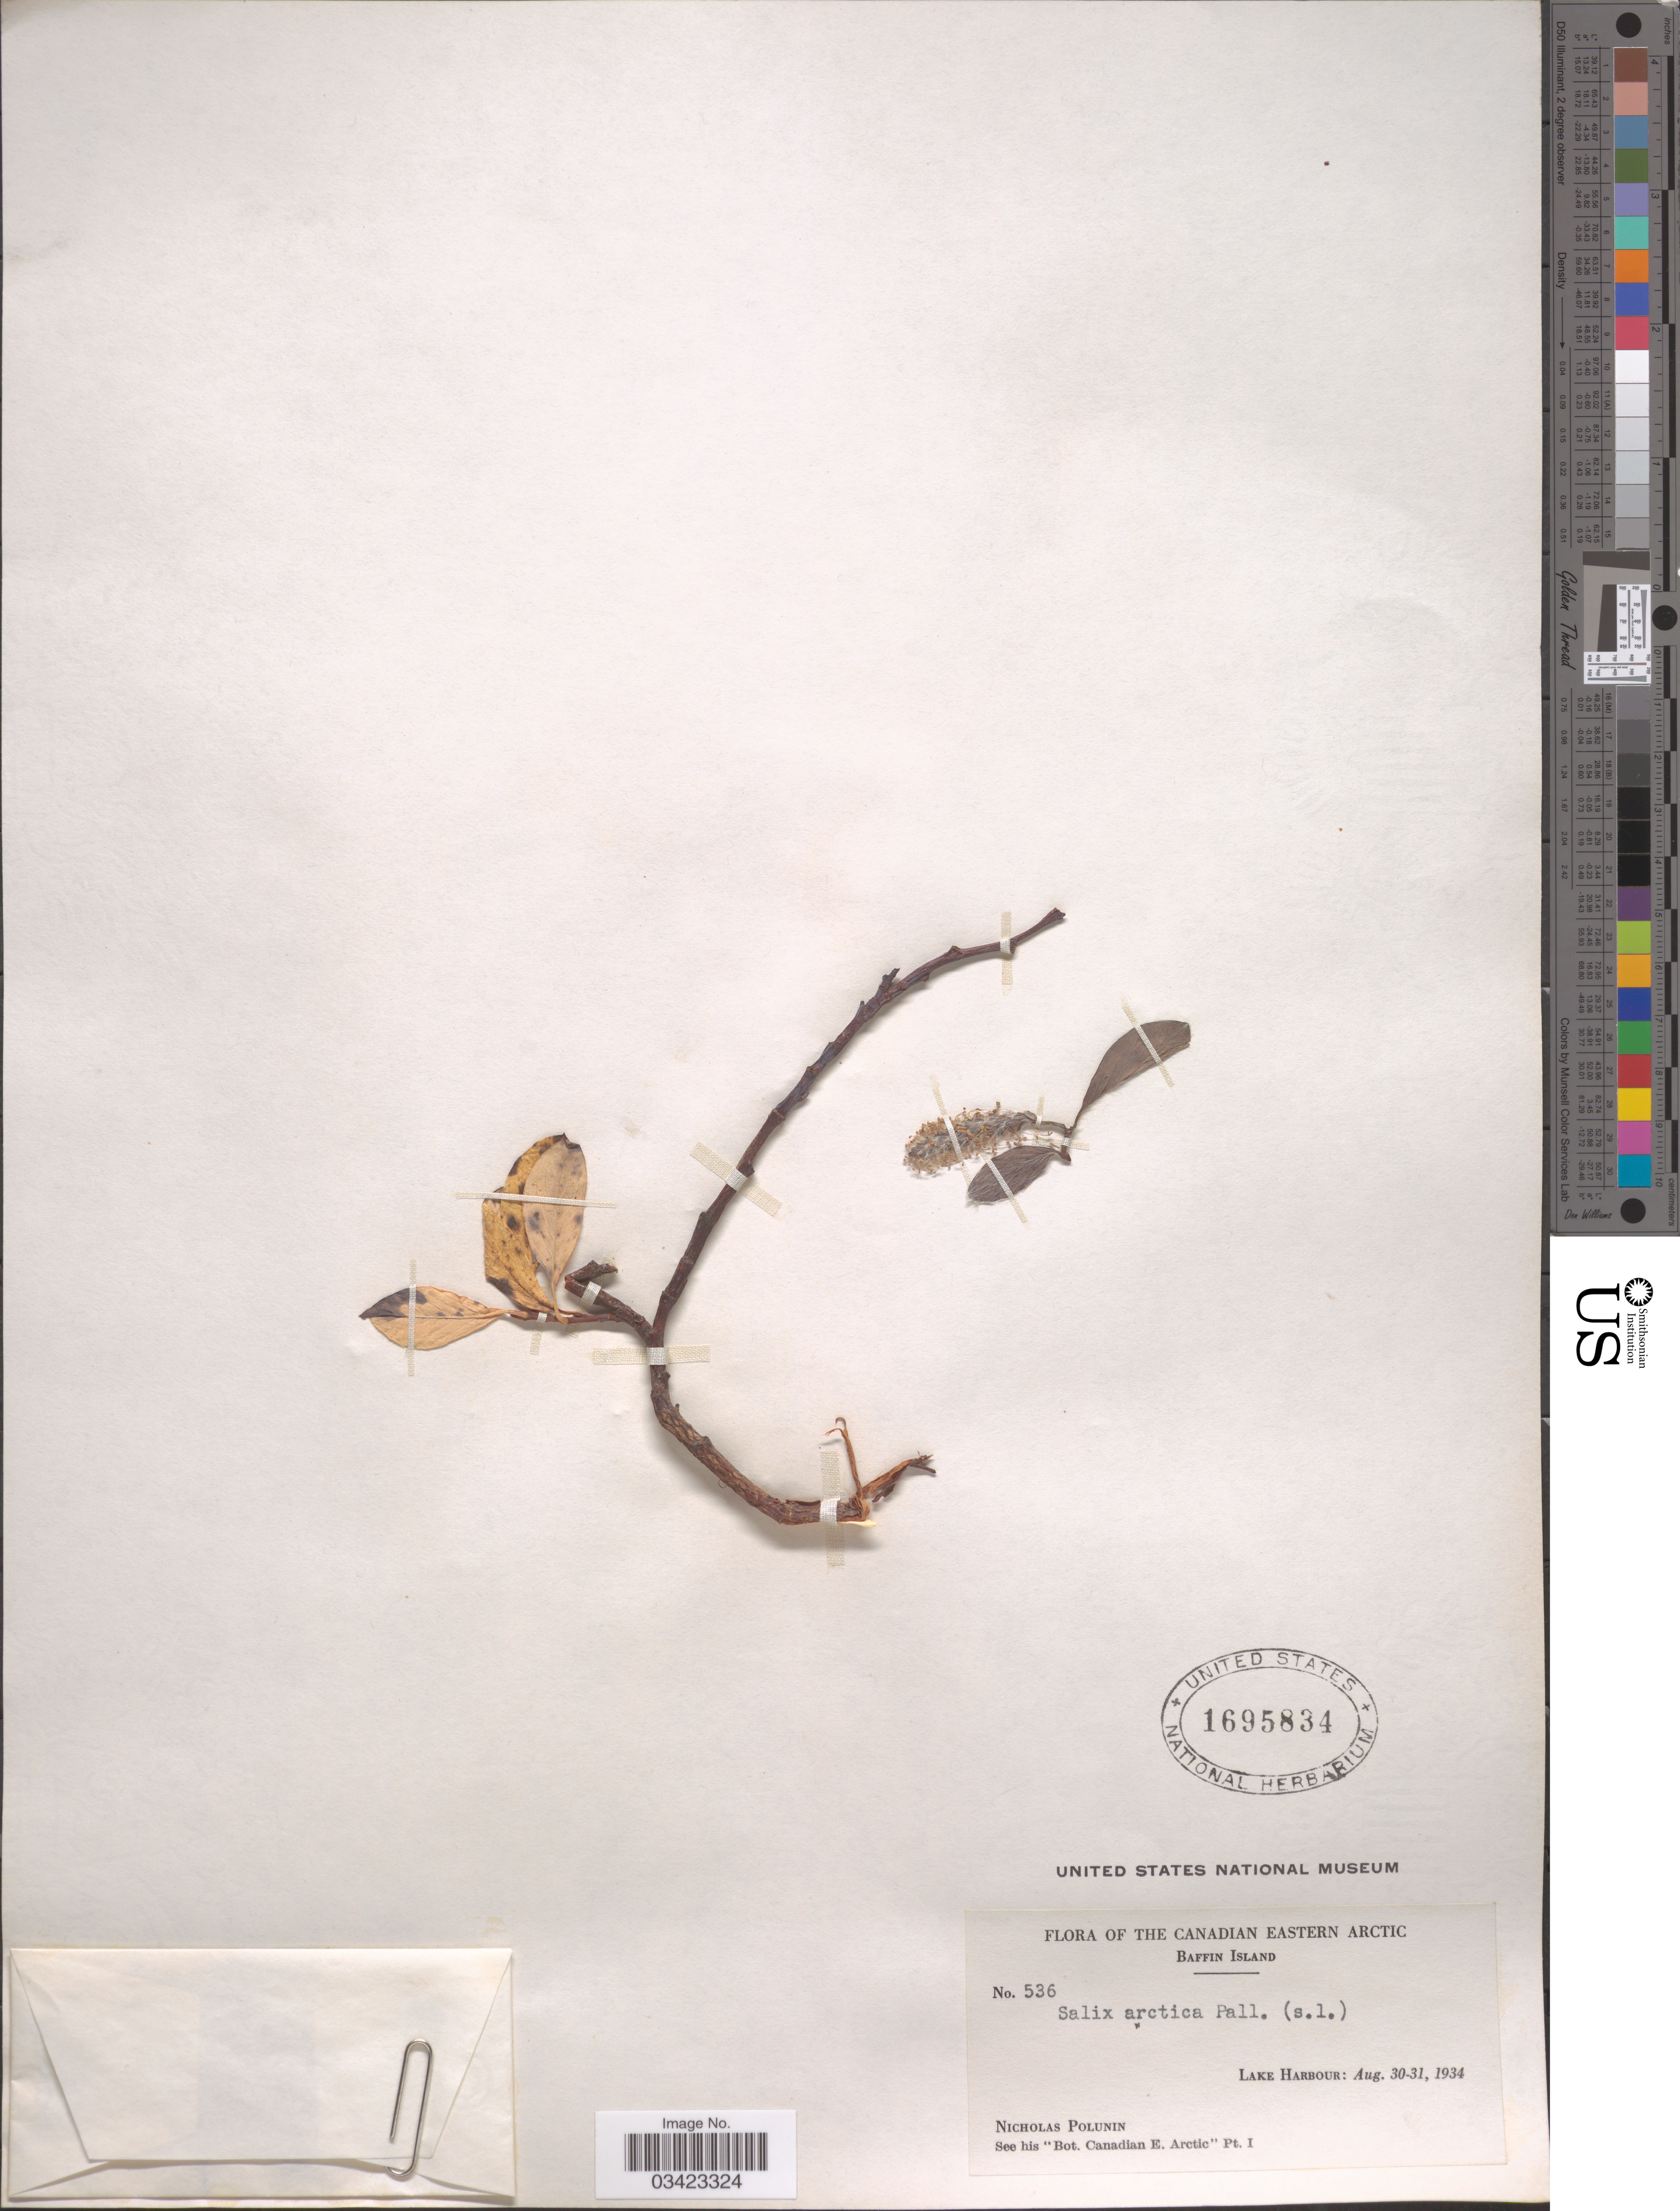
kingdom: Plantae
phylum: Tracheophyta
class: Magnoliopsida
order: Malpighiales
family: Salicaceae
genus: Salix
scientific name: Salix arctica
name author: Pall.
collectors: N. V. Polunin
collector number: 536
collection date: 1934-08-30/1934-08-31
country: Canada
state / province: Nunavut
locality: The Canadian Eastern Arctic. Baffin Island. Lake Harbour.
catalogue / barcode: US 1695834